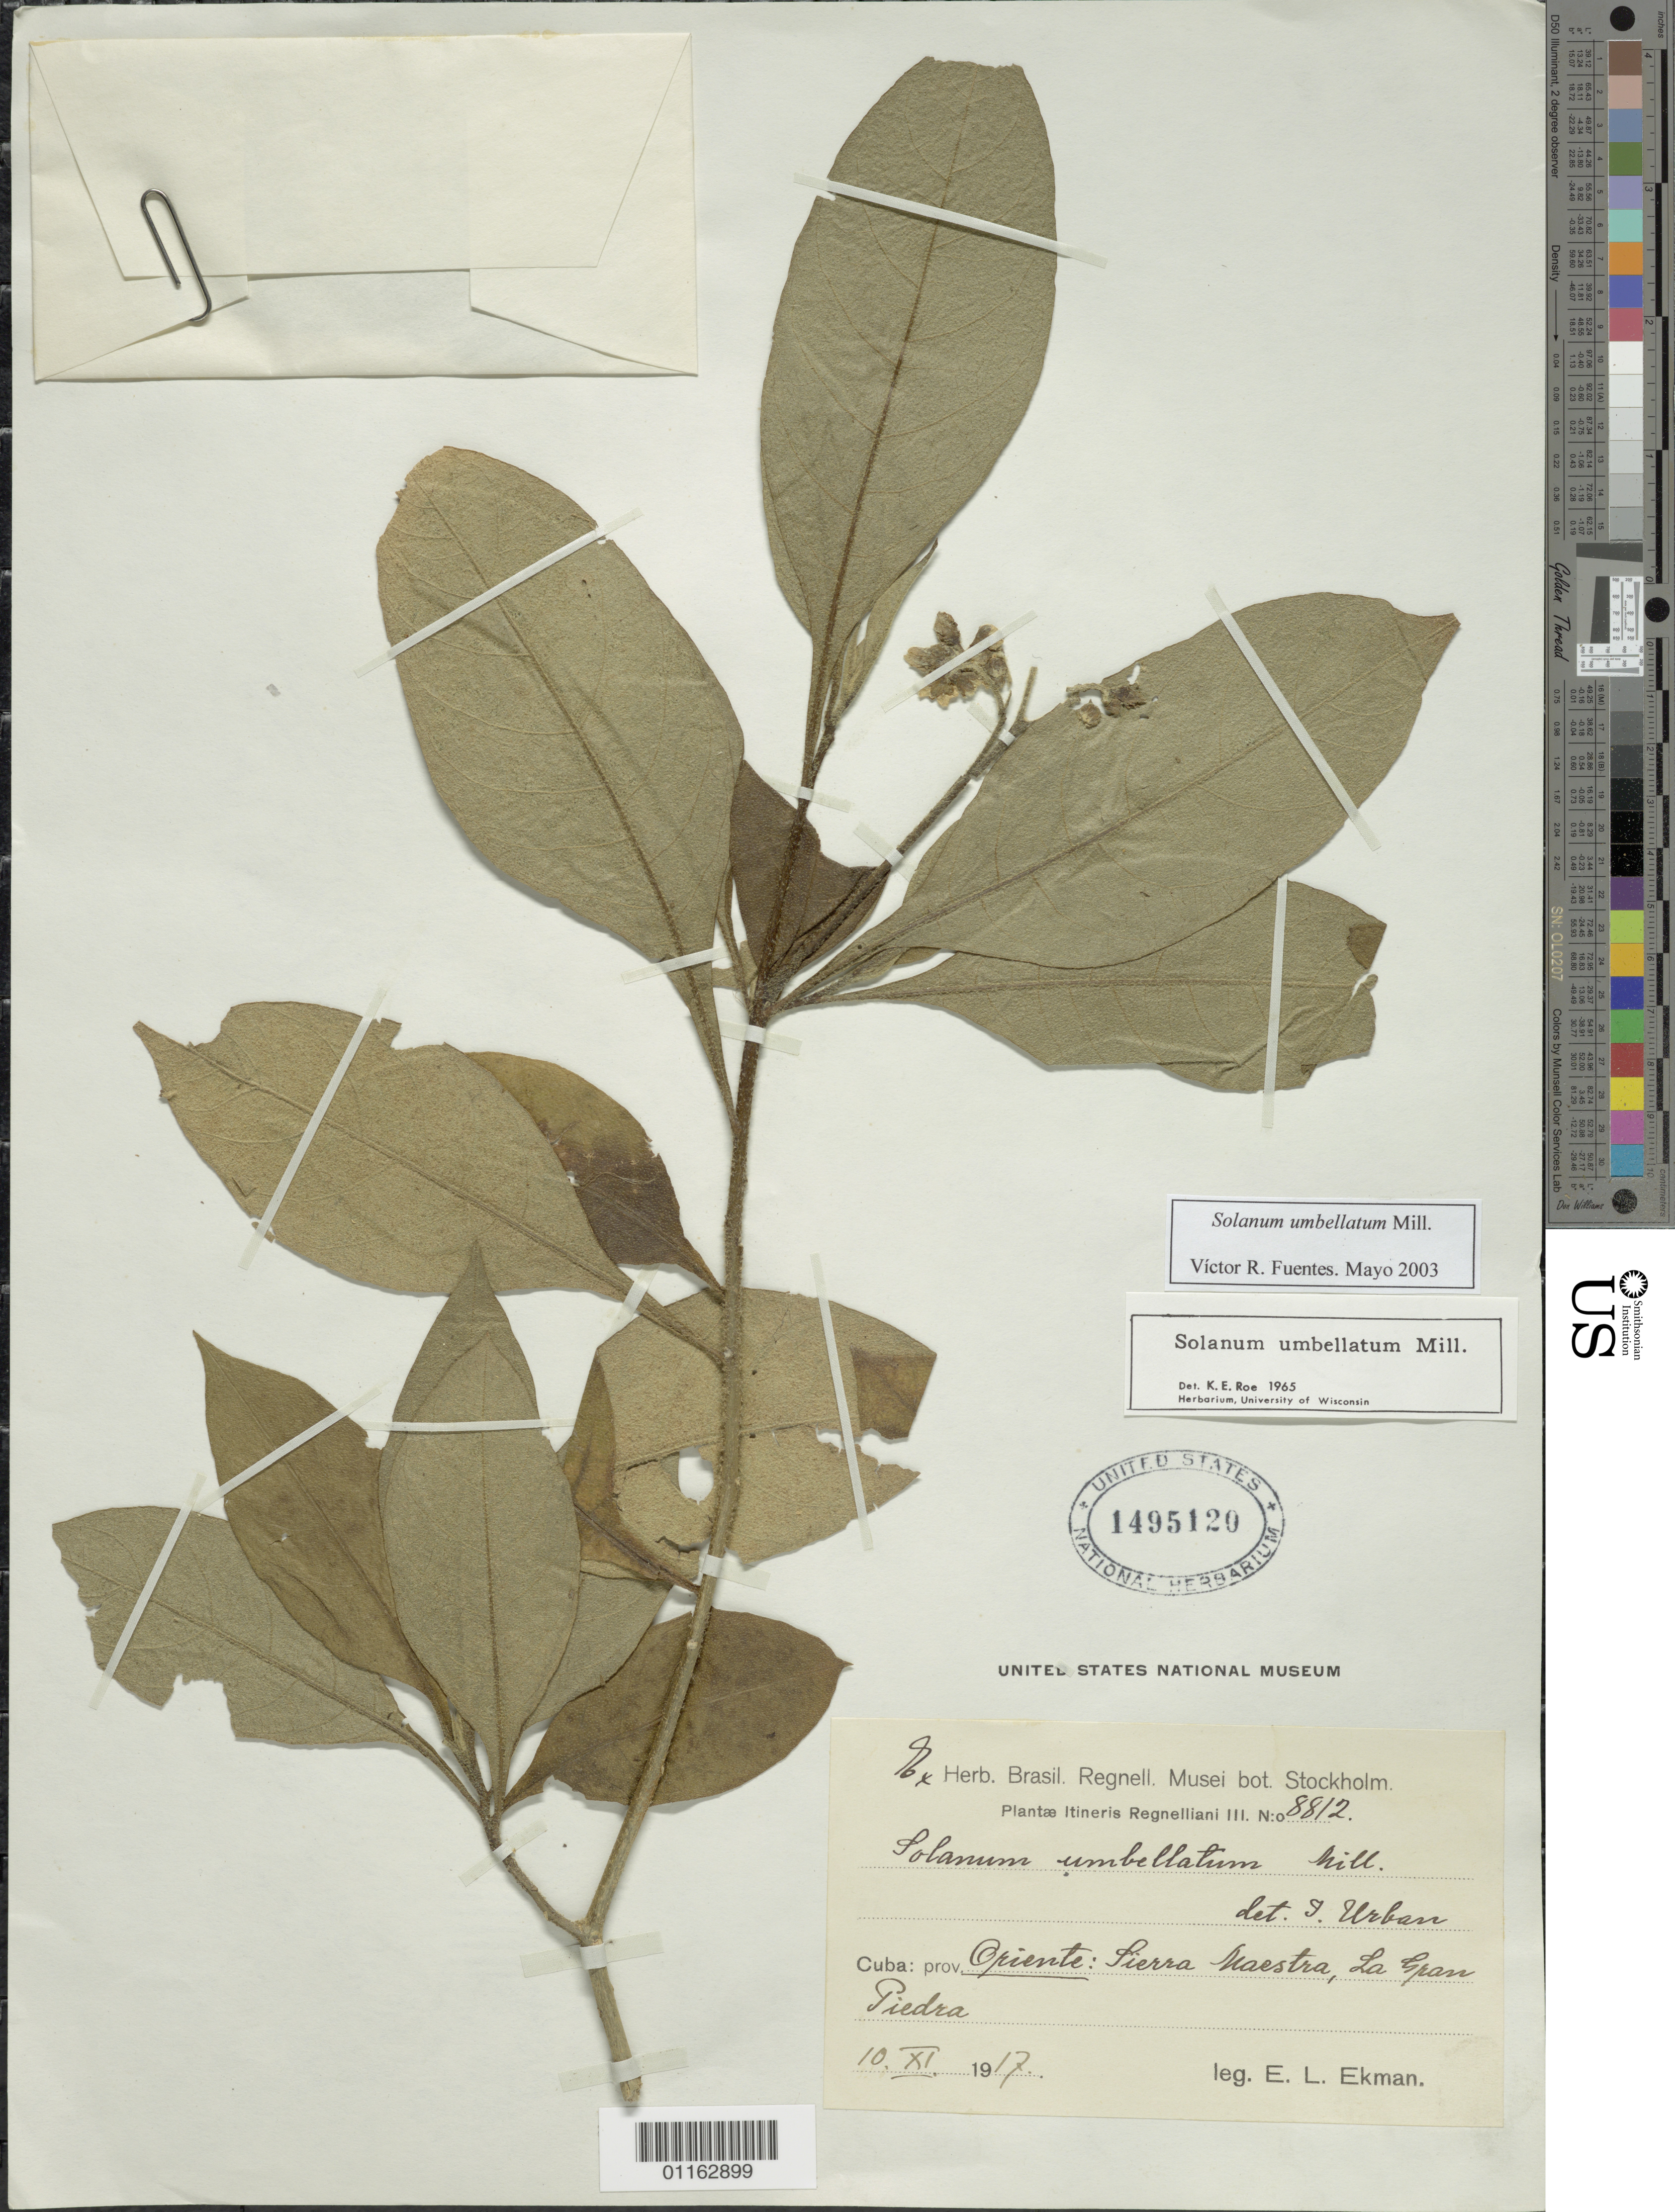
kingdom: Plantae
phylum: Tracheophyta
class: Magnoliopsida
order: Solanales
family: Solanaceae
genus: Solanum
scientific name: Solanum umbellatum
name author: Mill.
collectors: E. L. Ekman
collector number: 8812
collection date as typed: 10 Nov 1917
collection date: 1917-11-10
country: Cuba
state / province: Oriente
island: Cuba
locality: Sierra Maestra, La Gran Piedra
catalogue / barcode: US 1495120